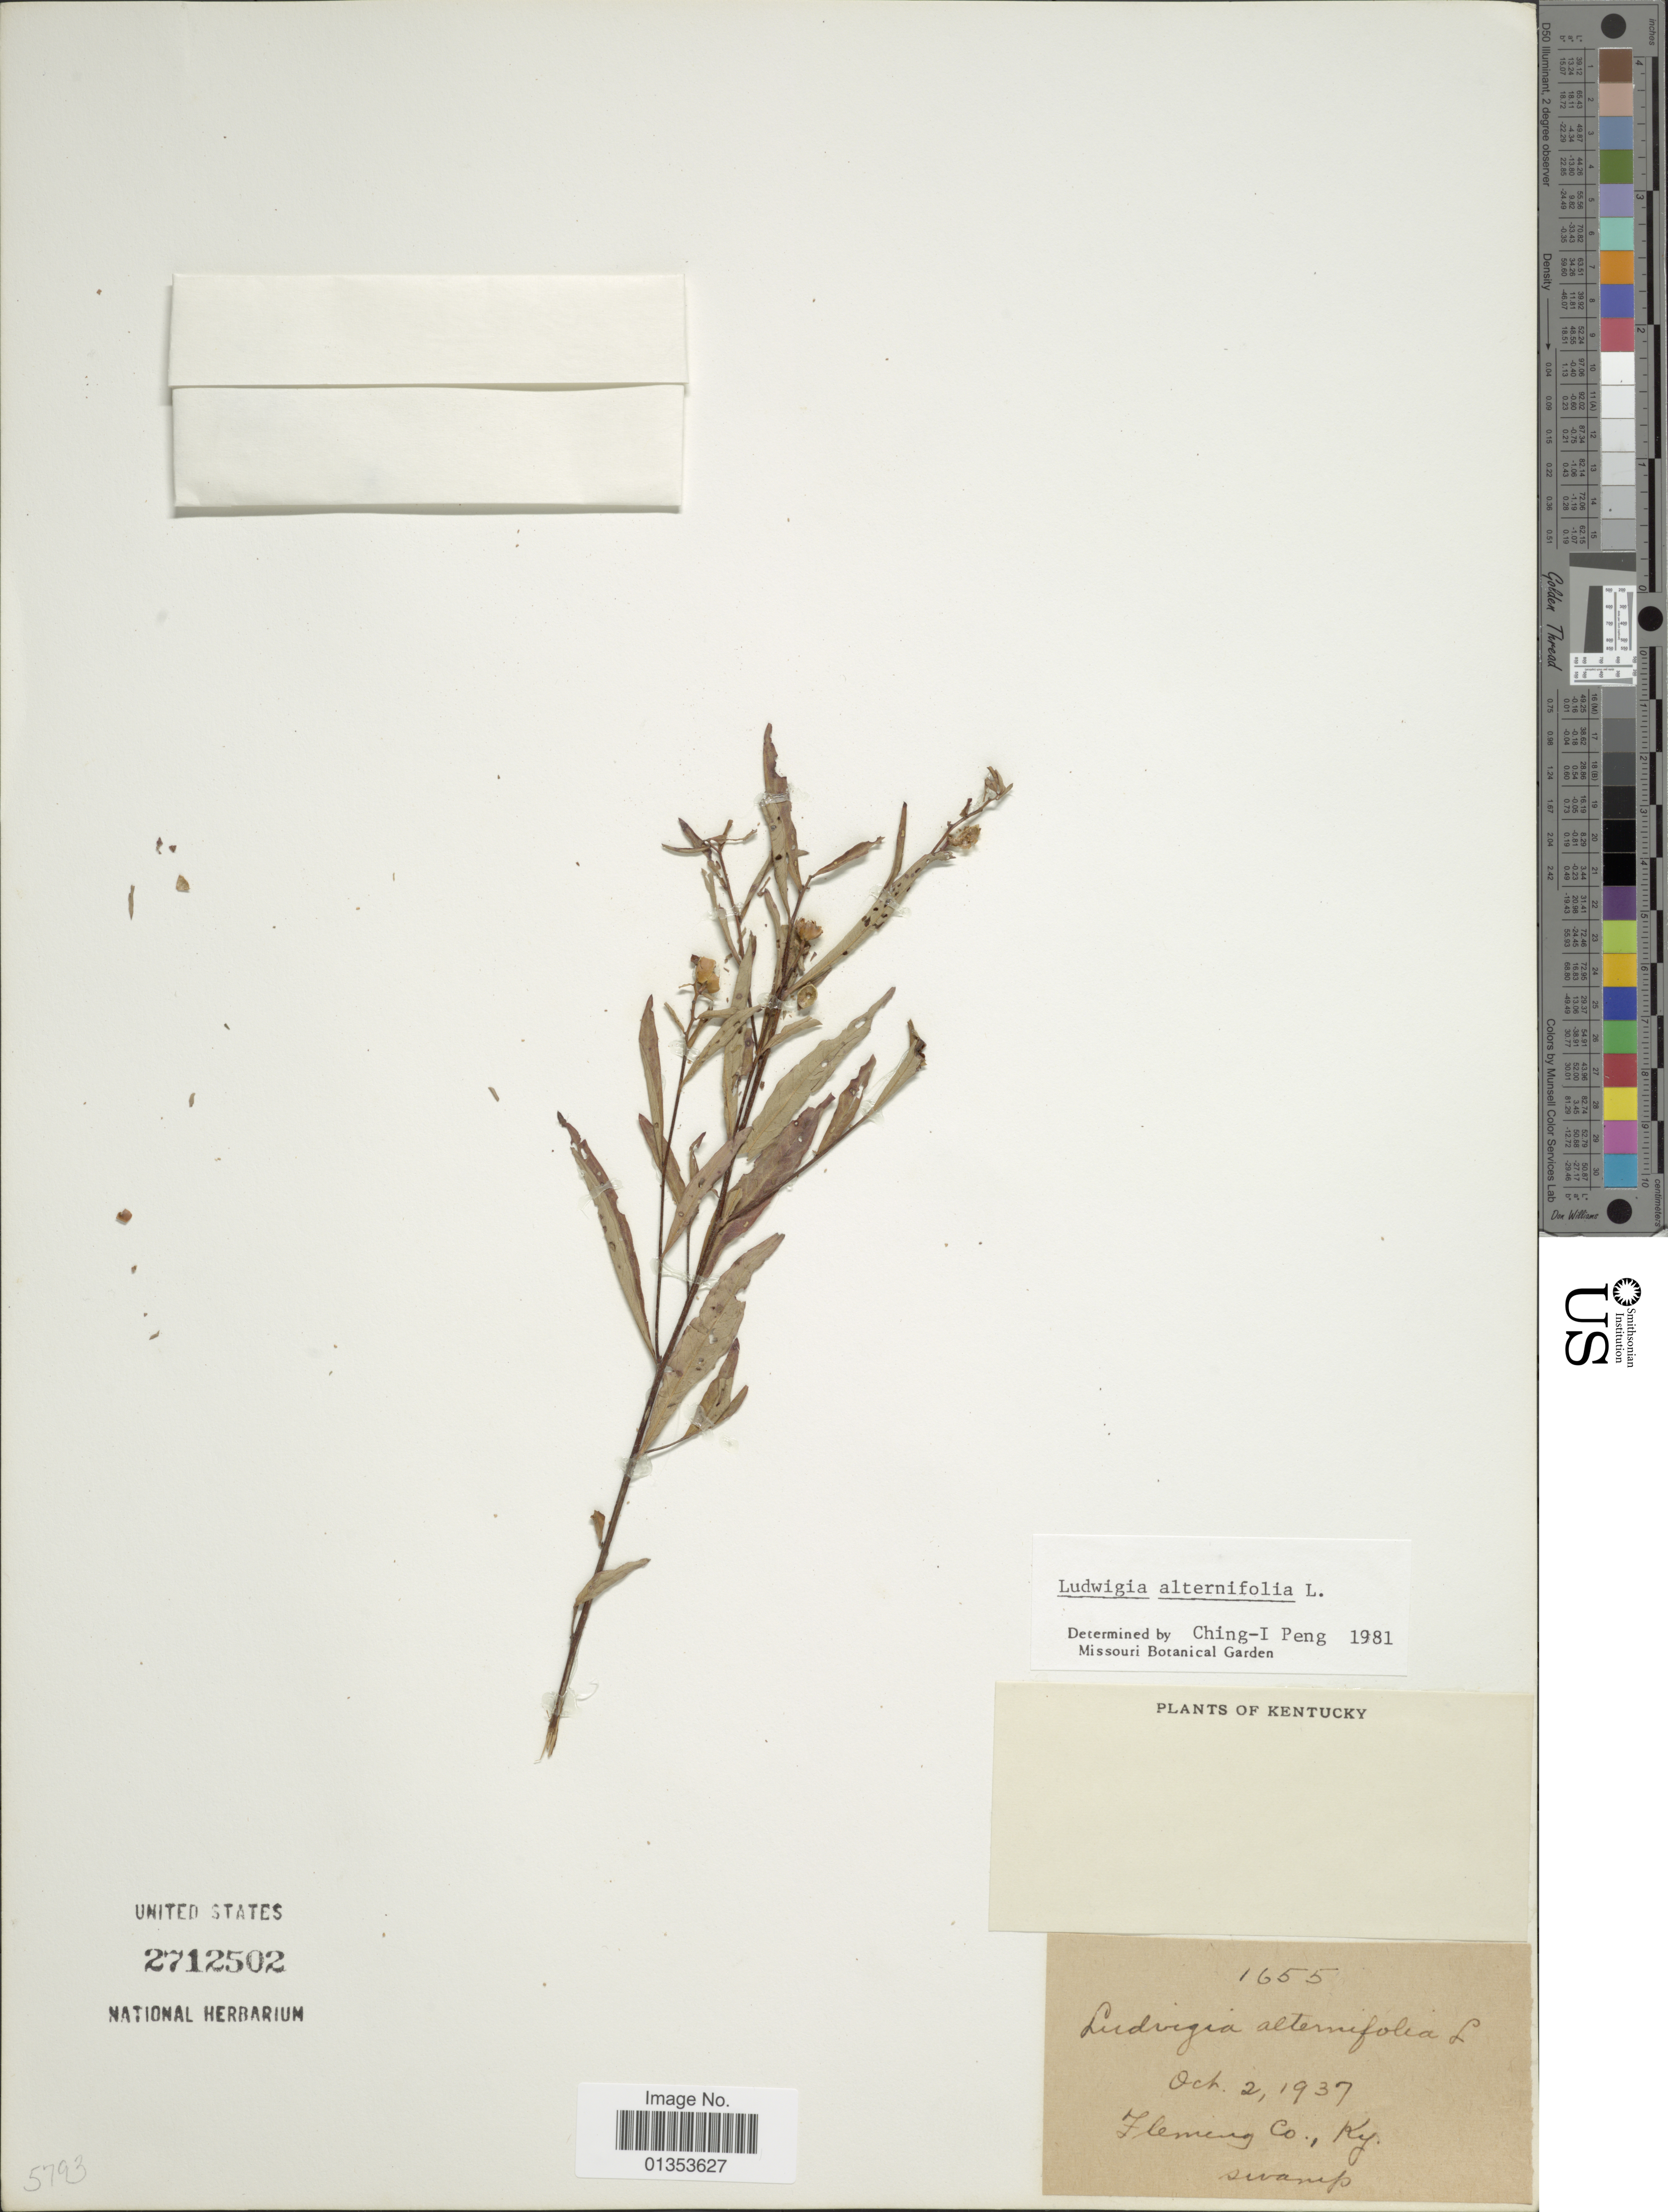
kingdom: Plantae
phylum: Tracheophyta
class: Magnoliopsida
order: Myrtales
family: Onagraceae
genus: Ludwigia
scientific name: Ludwigia alternifolia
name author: L.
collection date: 1937-10-02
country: United States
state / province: Kentucky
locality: Fleming Co., Ky.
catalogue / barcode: US 2712502